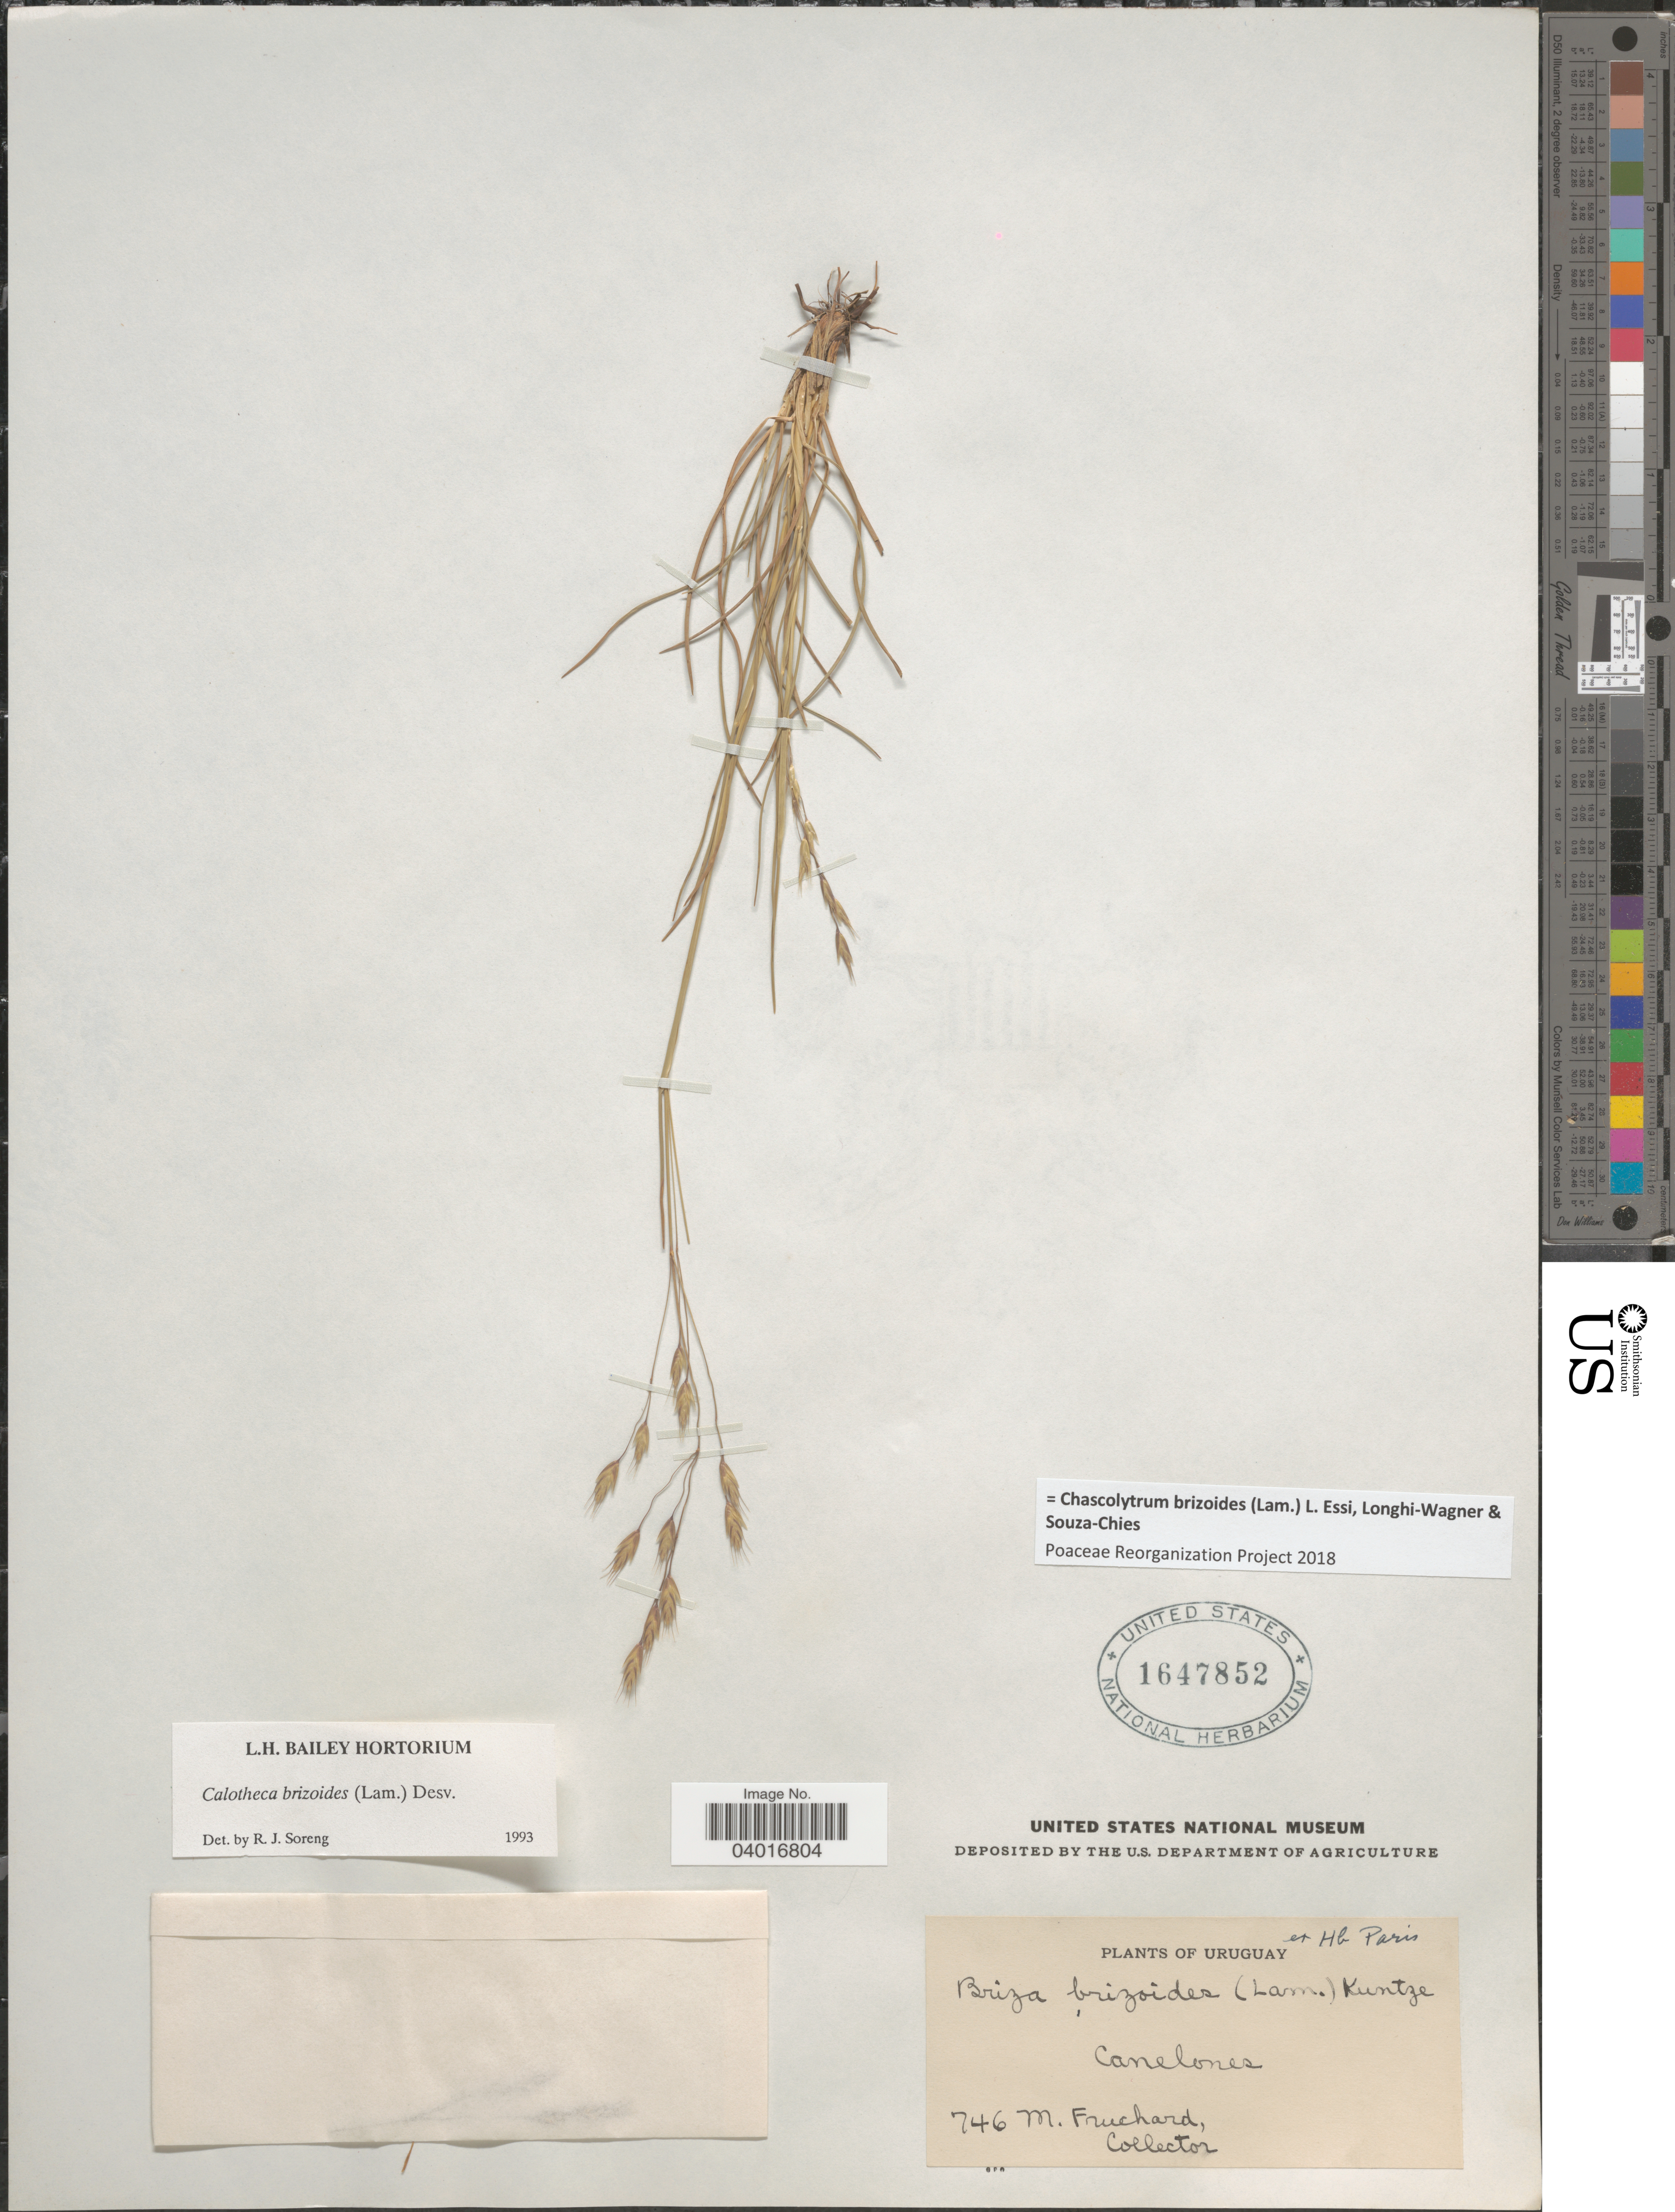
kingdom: Plantae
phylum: Tracheophyta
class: Liliopsida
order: Poales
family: Poaceae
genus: Chascolytrum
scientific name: Chascolytrum brizoides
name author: (Lam.) L. Essi et al.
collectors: M. Fruchard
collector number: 746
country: Uruguay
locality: Canelones.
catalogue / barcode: US 1647852